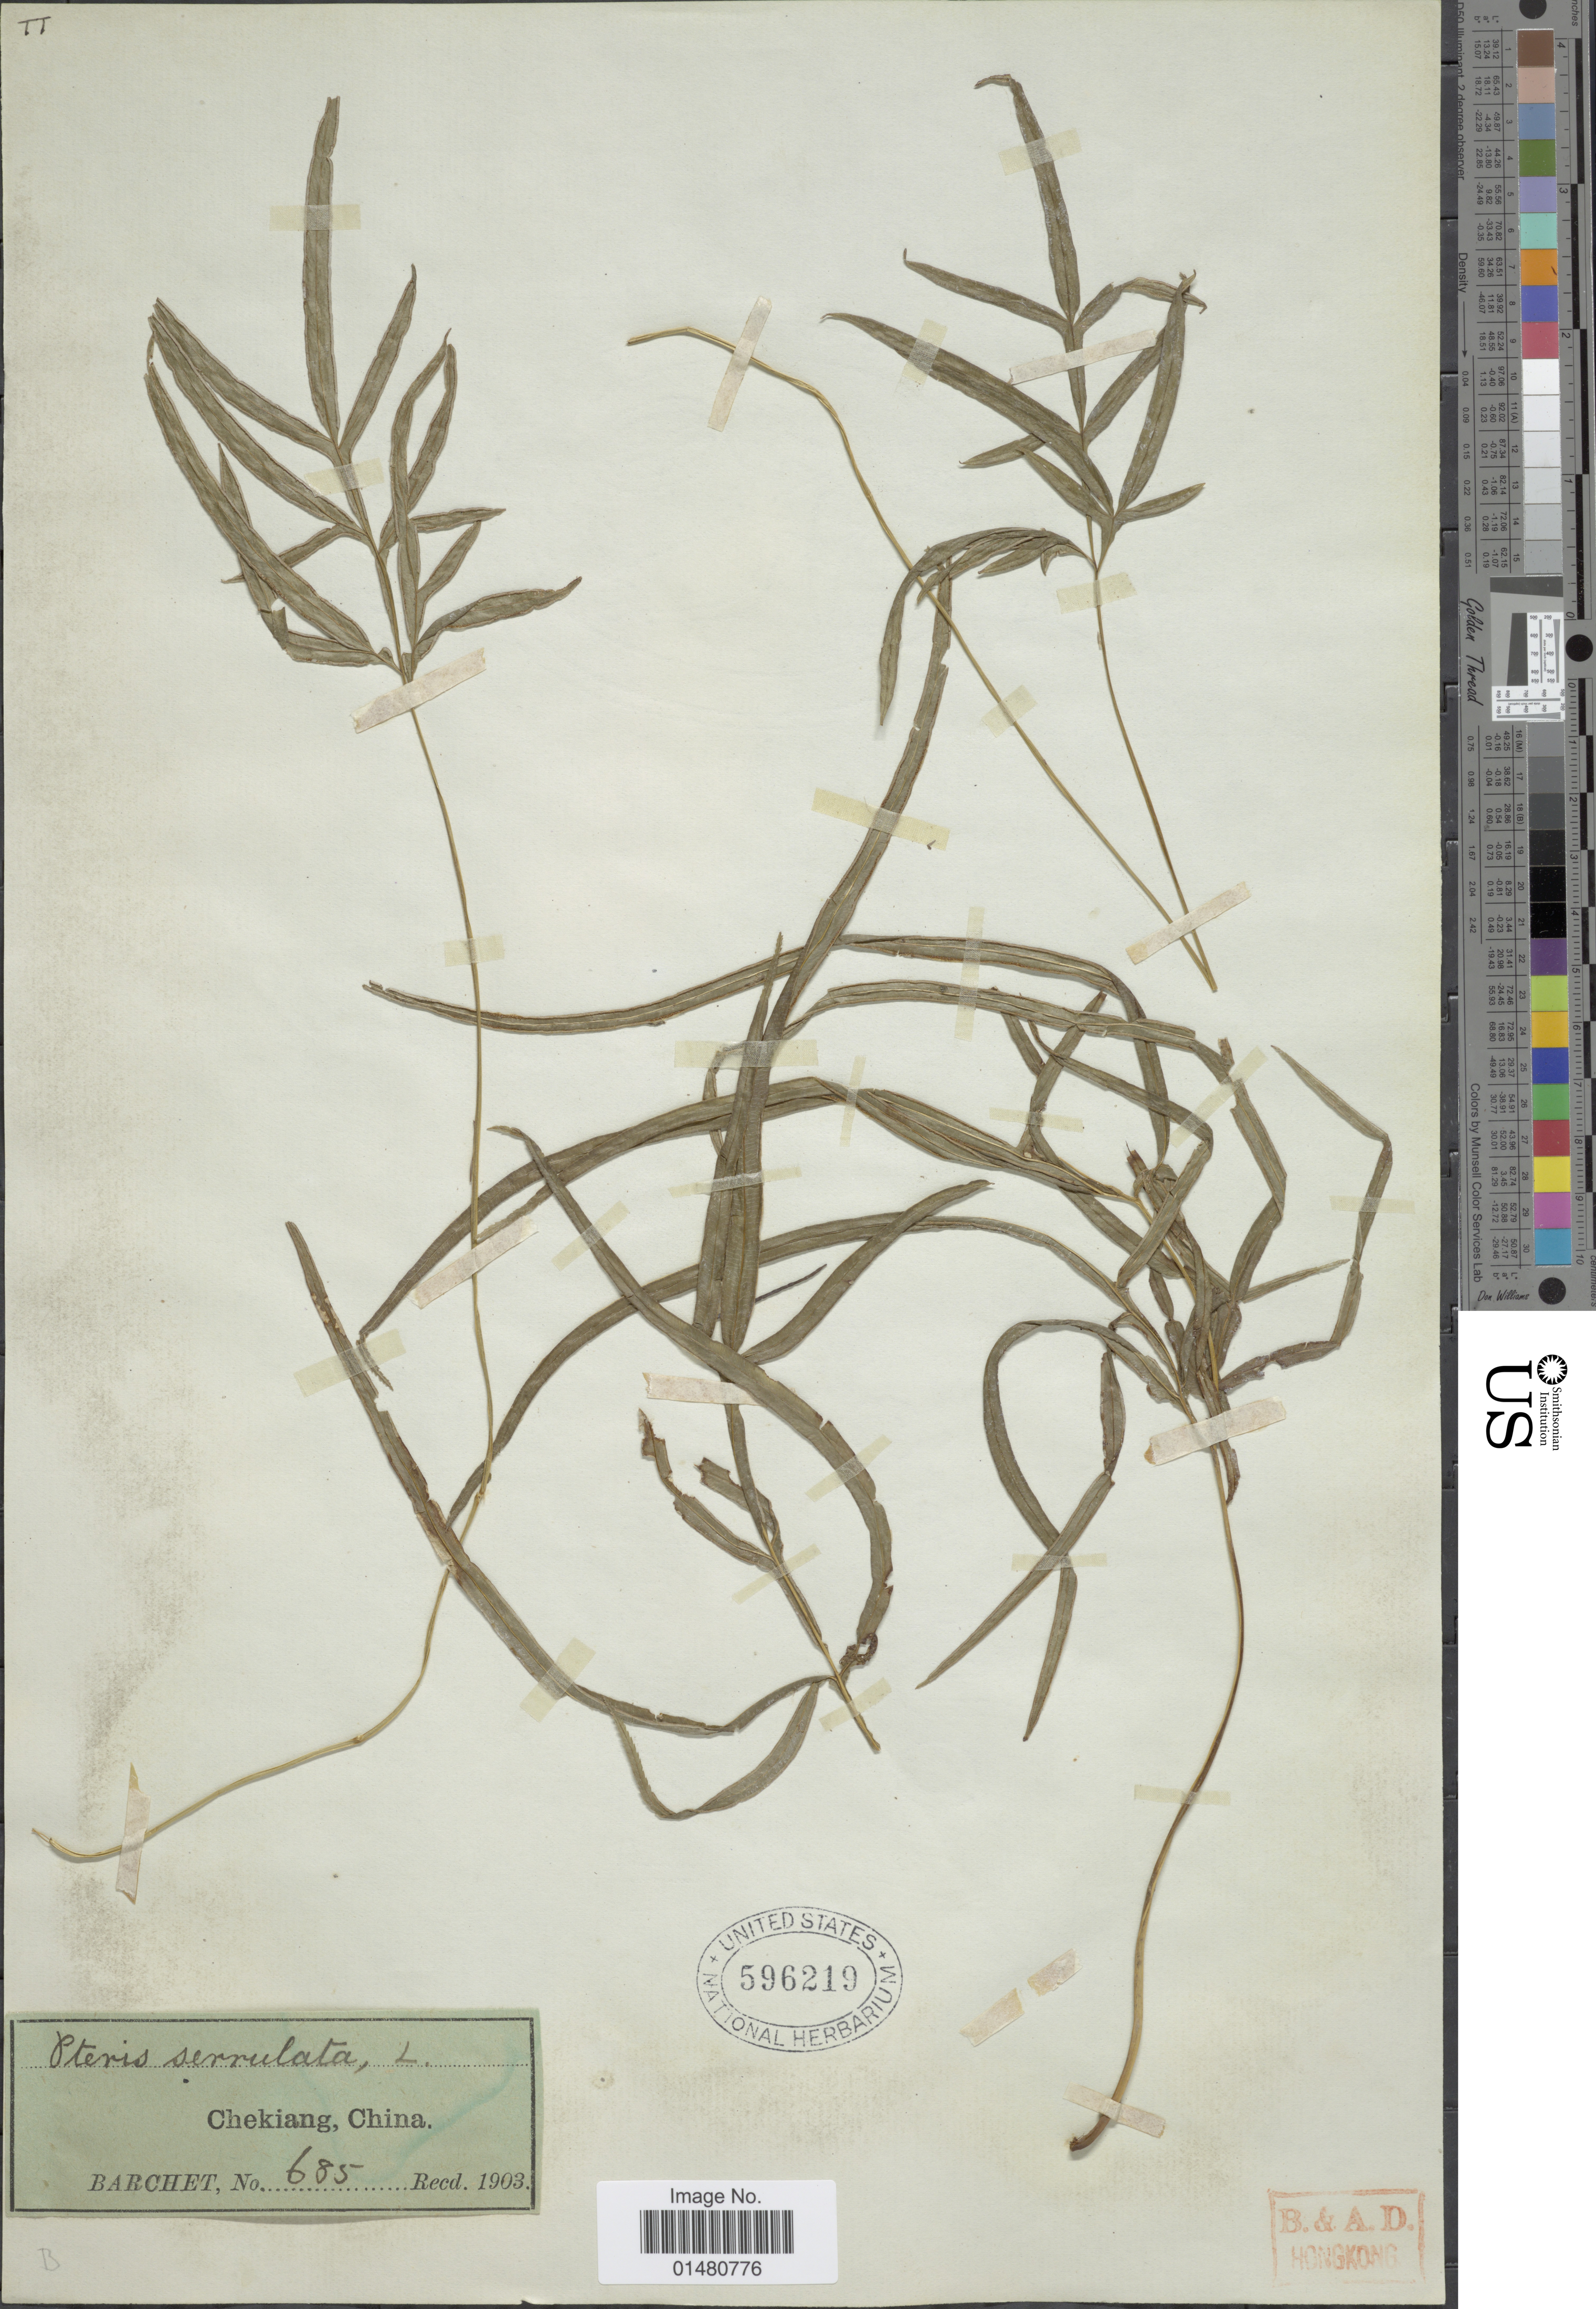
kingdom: Plantae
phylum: Tracheophyta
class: Polypodiopsida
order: Polypodiales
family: Pteridaceae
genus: Pteris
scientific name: Pteris multifida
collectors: Barchet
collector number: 685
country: China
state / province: Zhejiang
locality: Chekiang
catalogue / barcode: US 596219